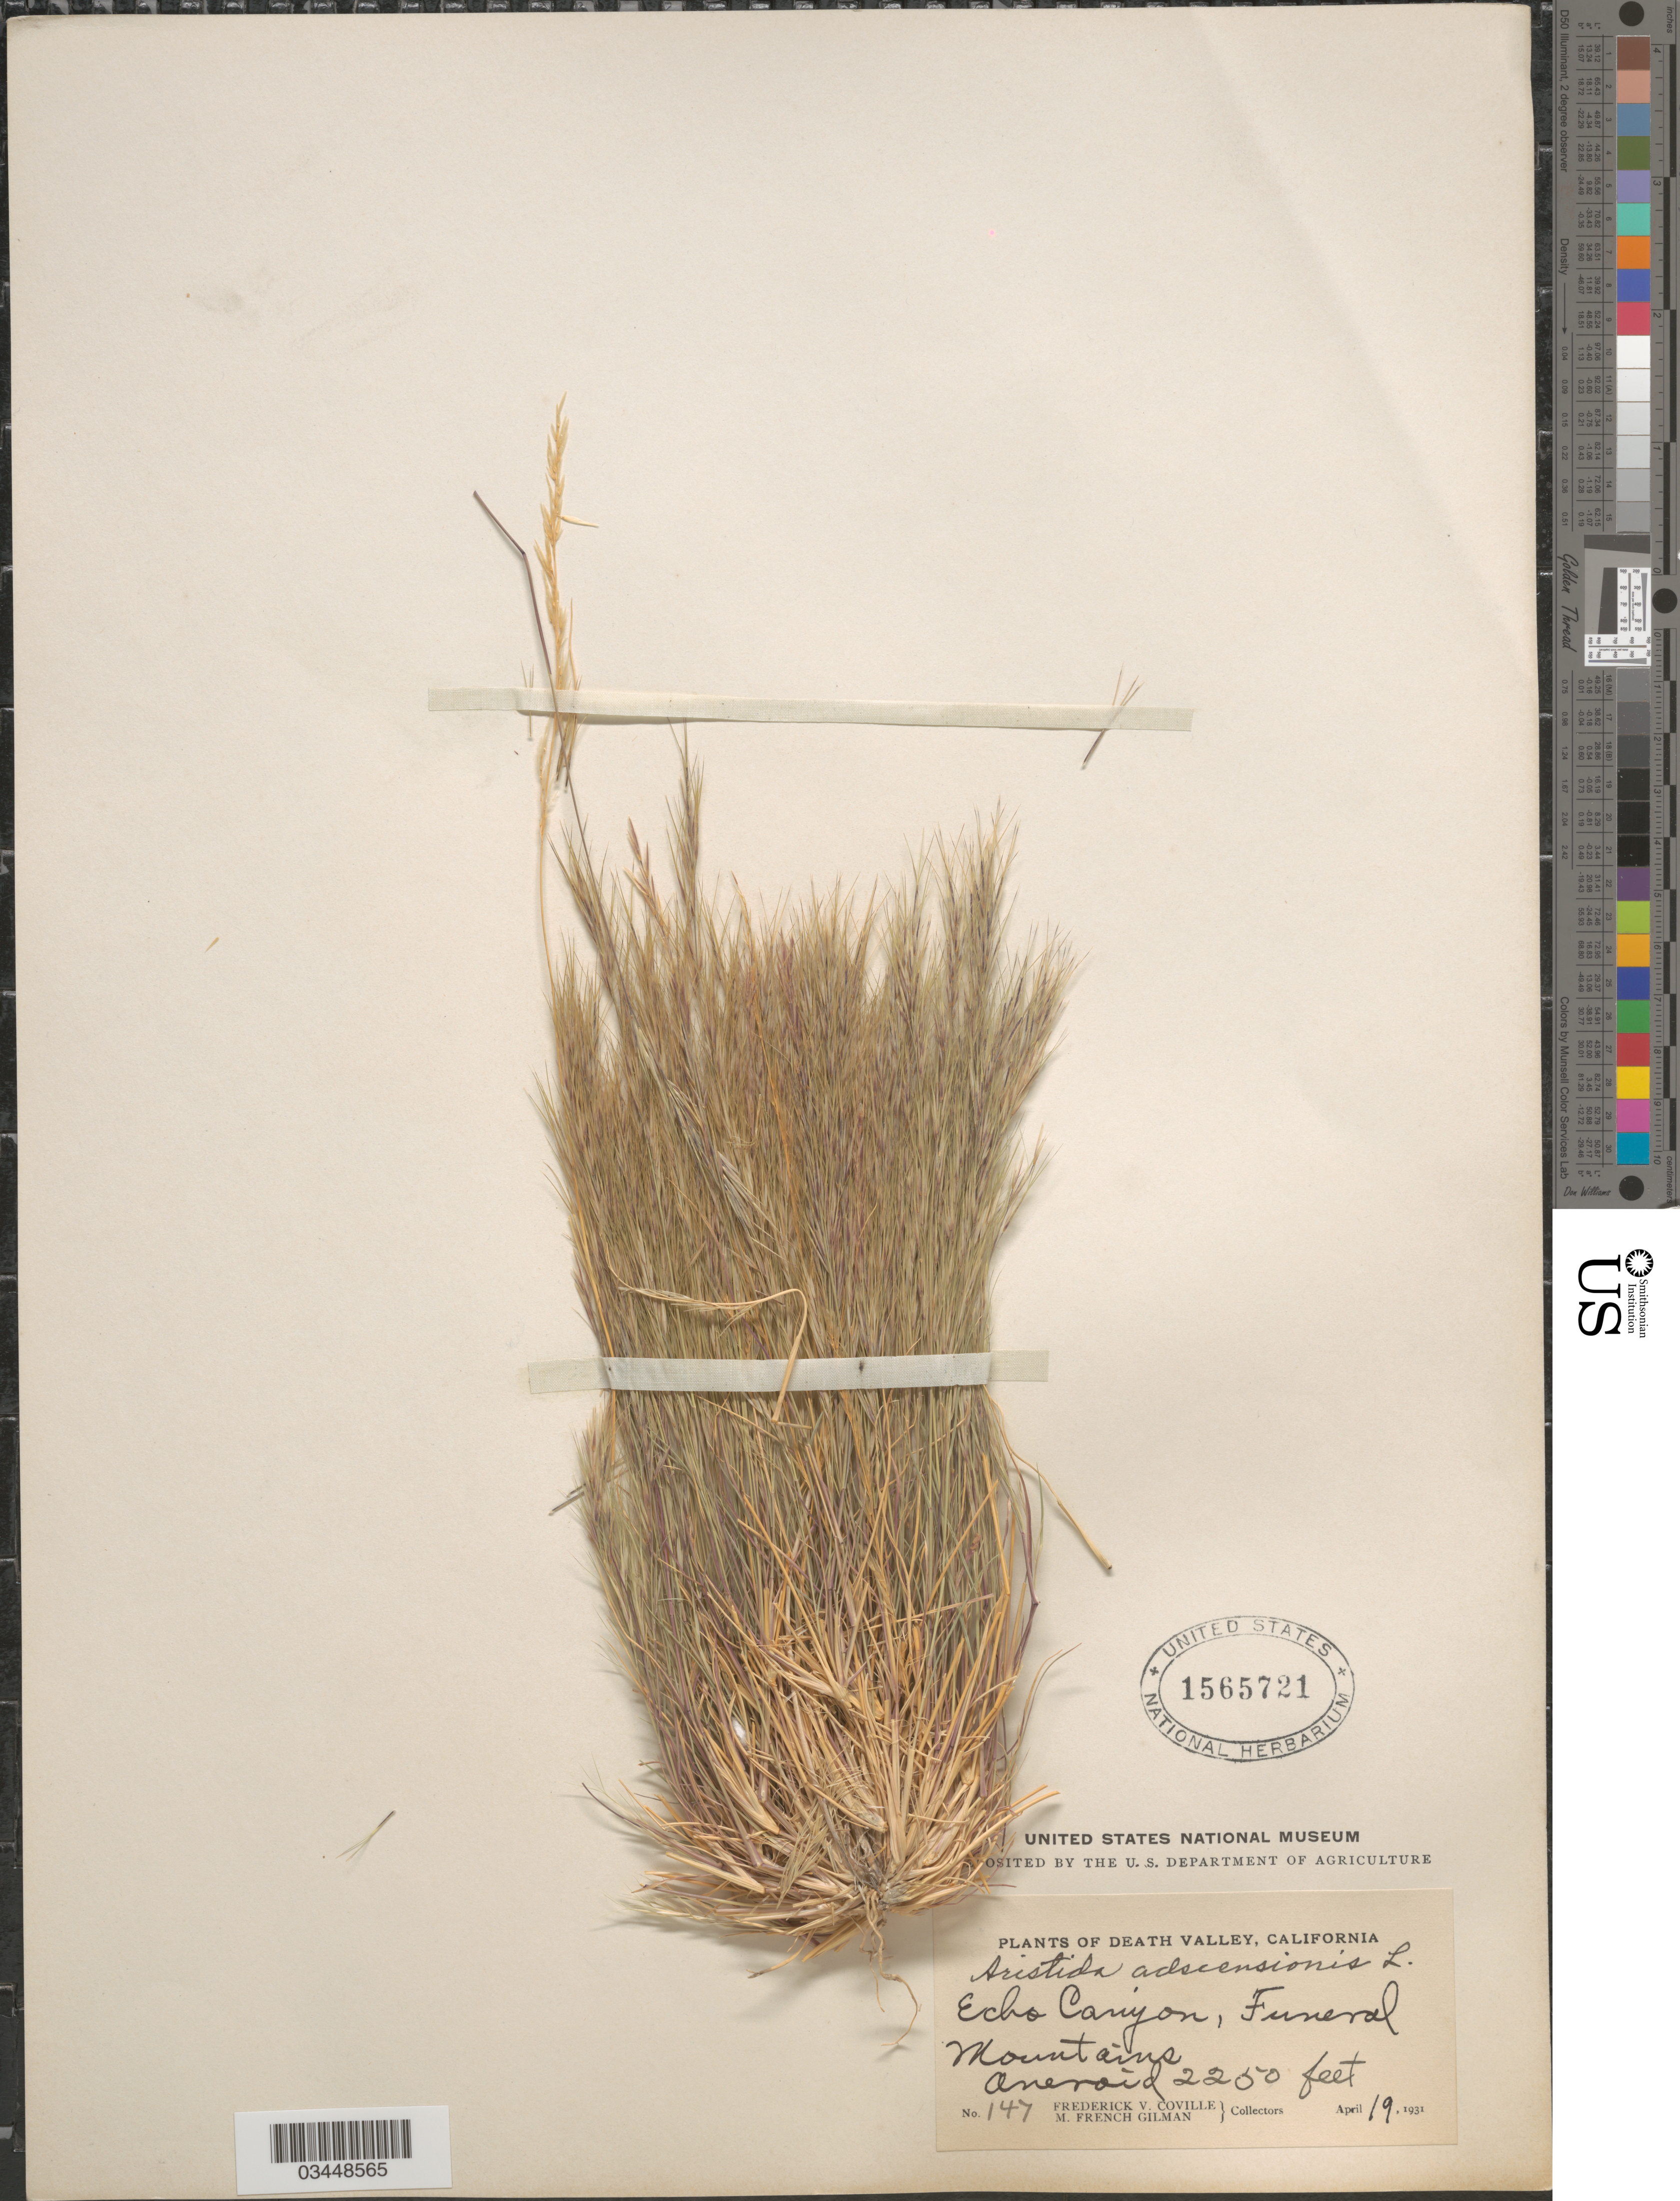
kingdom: Plantae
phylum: Tracheophyta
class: Liliopsida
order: Poales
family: Poaceae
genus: Aristida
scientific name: Aristida adscensionis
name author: L.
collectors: F. V. Coville & M. F. Gilman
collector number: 147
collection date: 1931-04-19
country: United States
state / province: California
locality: Death Valley. Echo Canyon, Funeral Mountains.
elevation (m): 686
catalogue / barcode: US 1565721